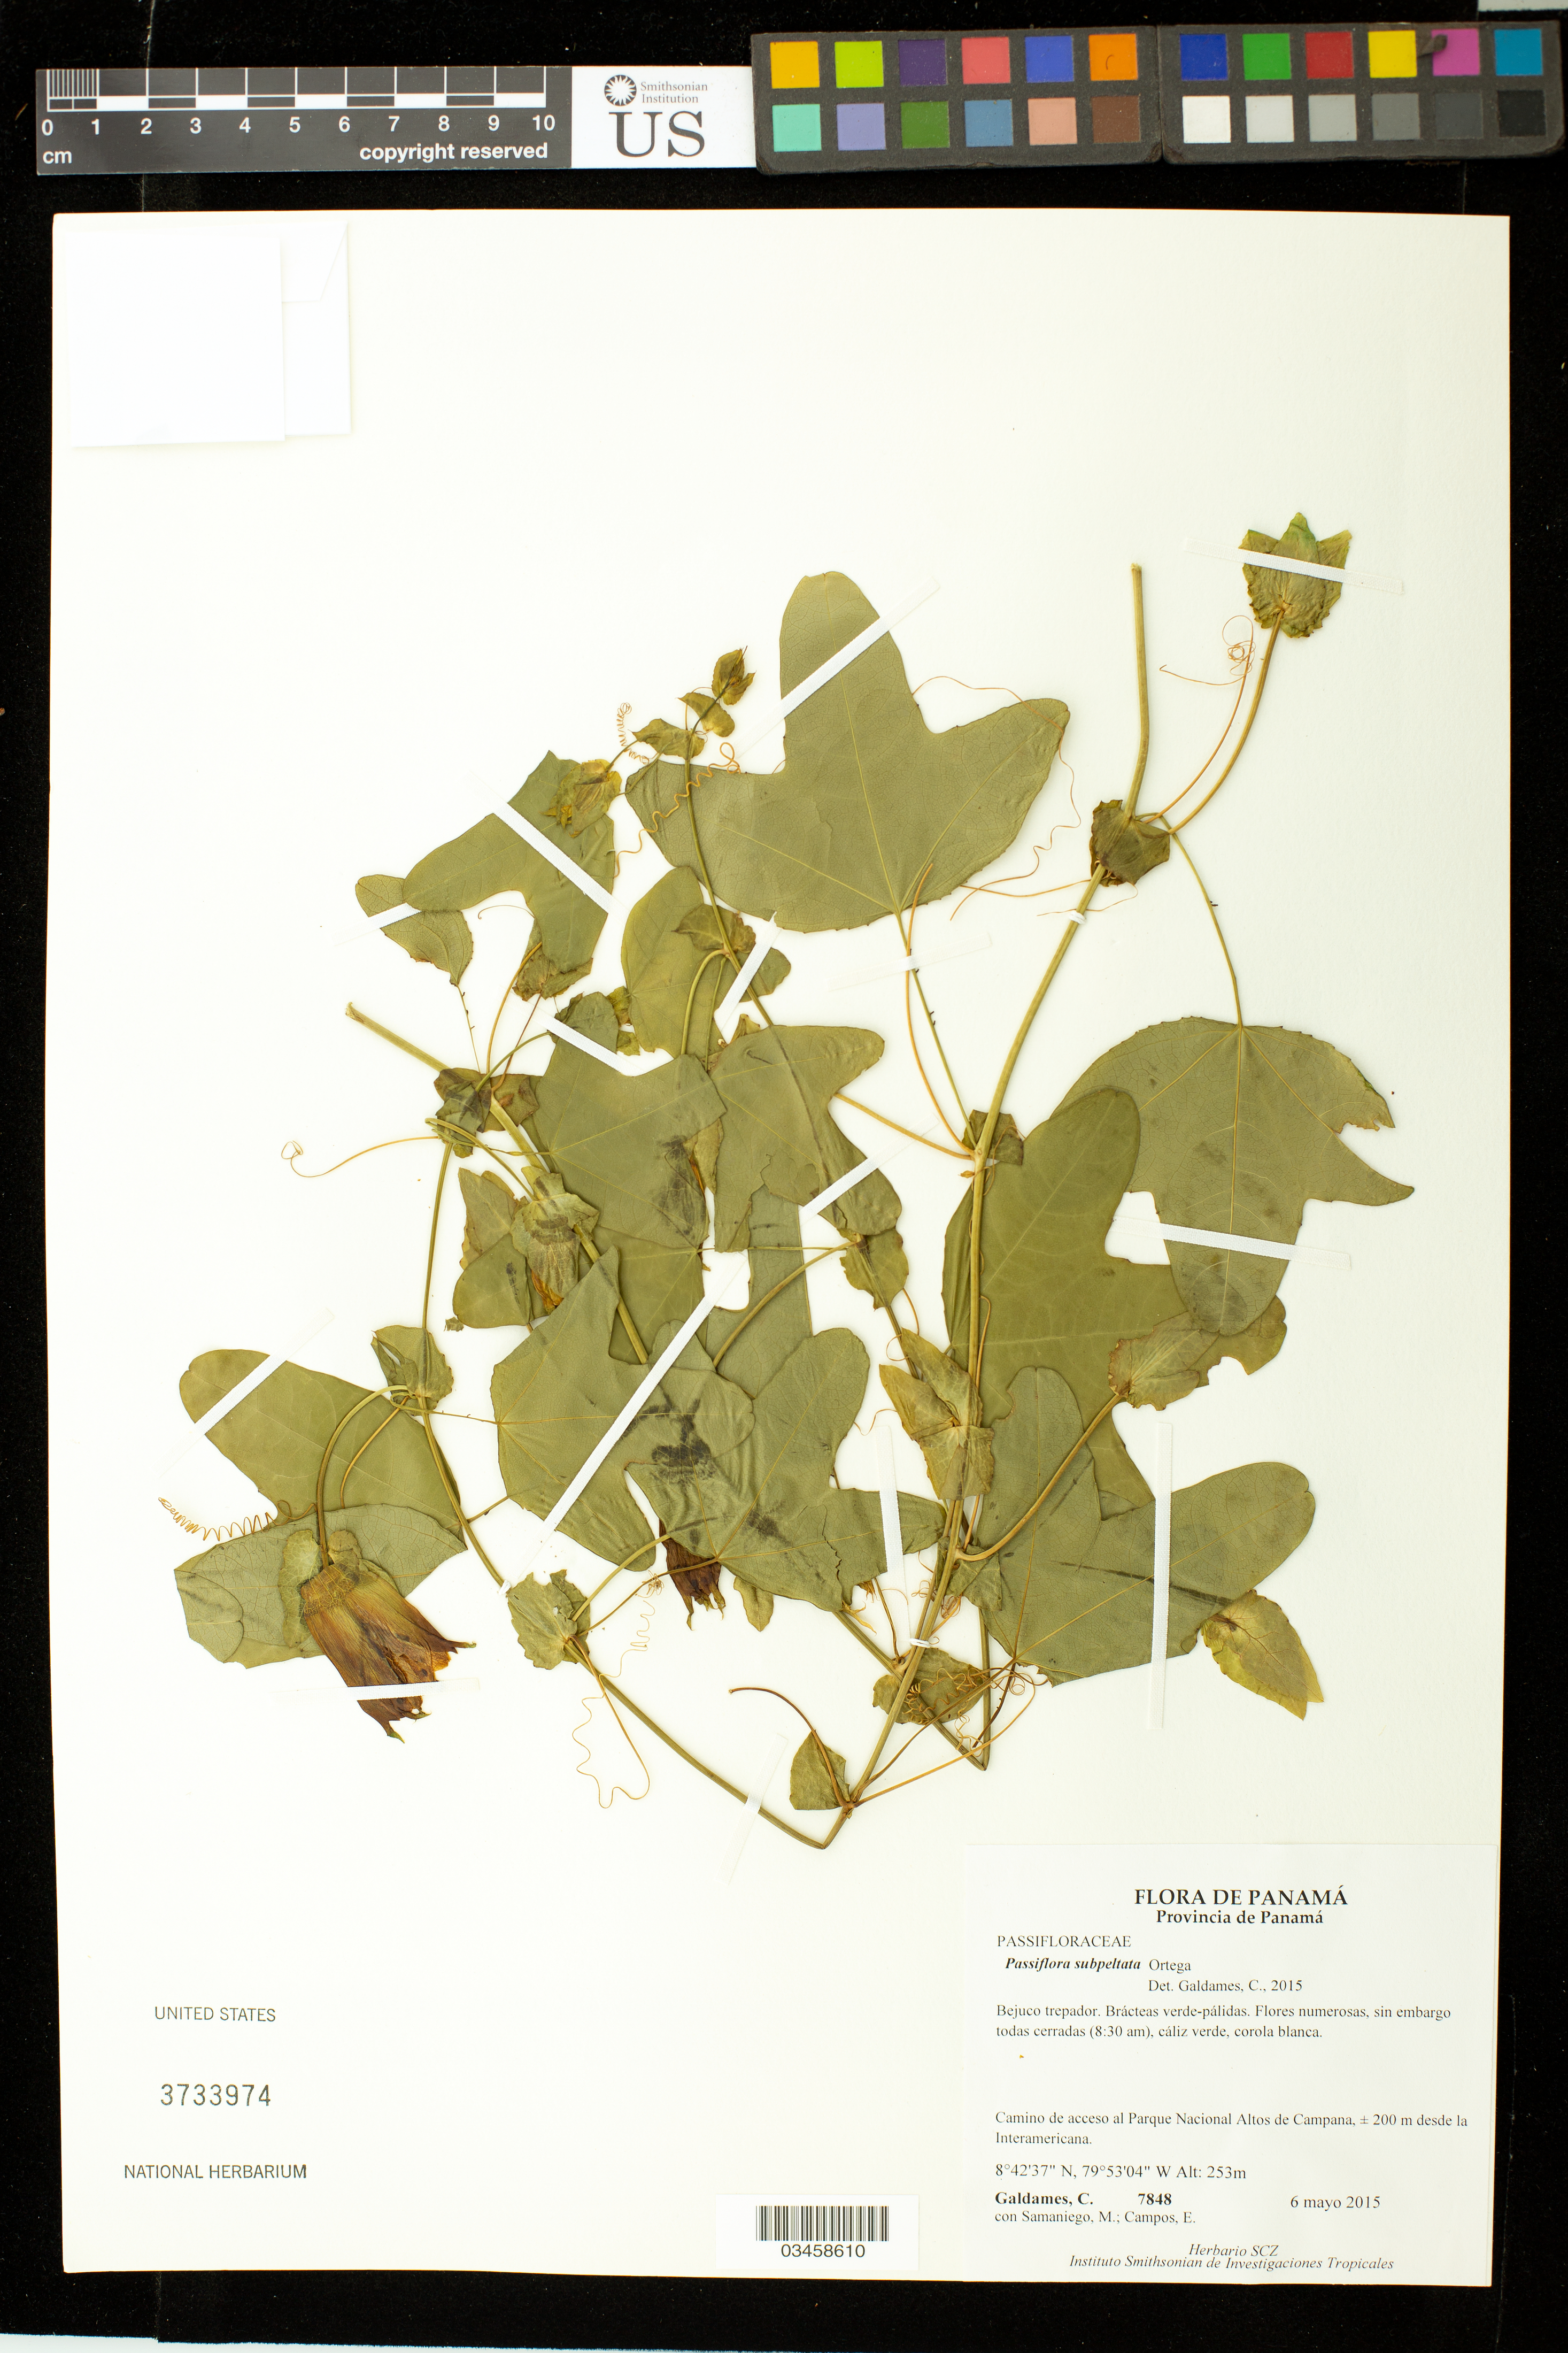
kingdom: Plantae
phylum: Tracheophyta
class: Magnoliopsida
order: Malpighiales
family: Passifloraceae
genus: Passiflora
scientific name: Passiflora subpeltata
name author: Ortega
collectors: C. Galdames, E. Campos & M. Samaniego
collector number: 7848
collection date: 2015-05-06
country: Panama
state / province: Panamá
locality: Camino de acceso al Parque National Altos de Campana. 200 m desde la Interamericana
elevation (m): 253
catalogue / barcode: US 3733974